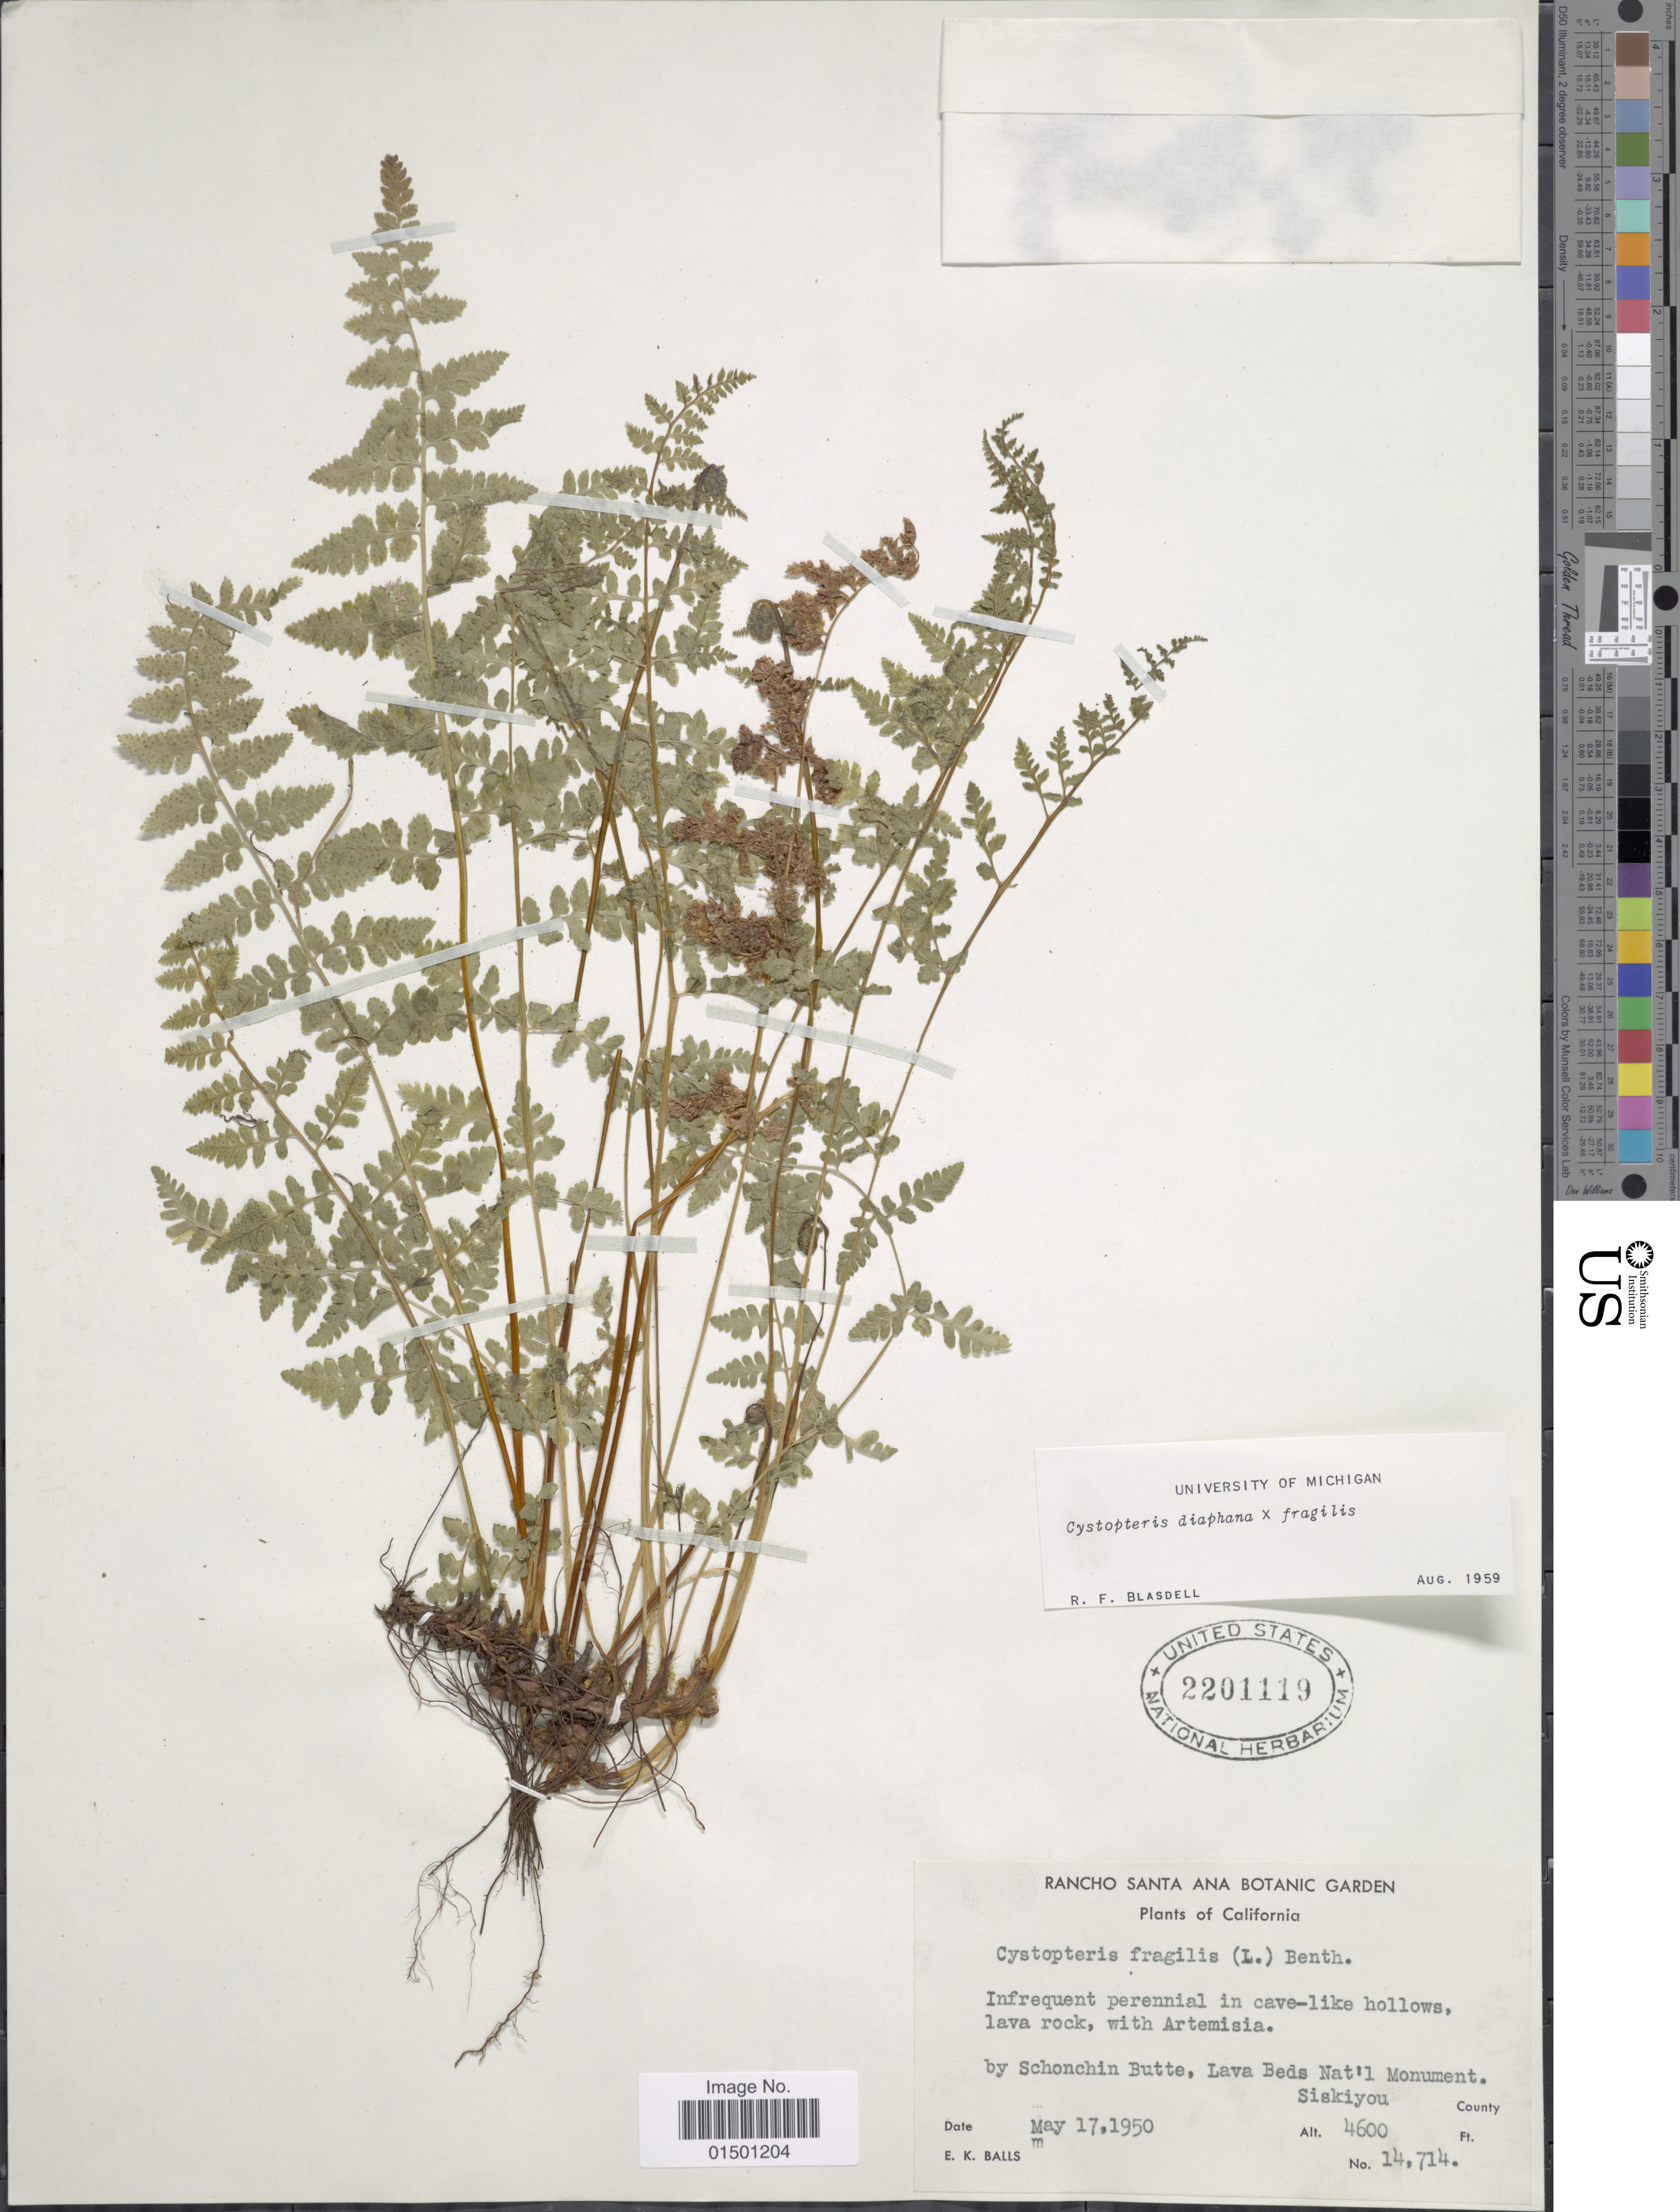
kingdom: Plantae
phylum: Tracheophyta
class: Polypodiopsida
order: Polypodiales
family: Cystopteridaceae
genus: Cystopteris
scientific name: Cystopteris diaphana x C. fragilis (L.) Bernh.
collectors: E. K. Balls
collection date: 1950-05-17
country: United States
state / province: California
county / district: Siskiyou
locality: By Schonchin Butte, Lava Beds Nat'l Monument, Siskiyou County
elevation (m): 1402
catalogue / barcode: US 2201119